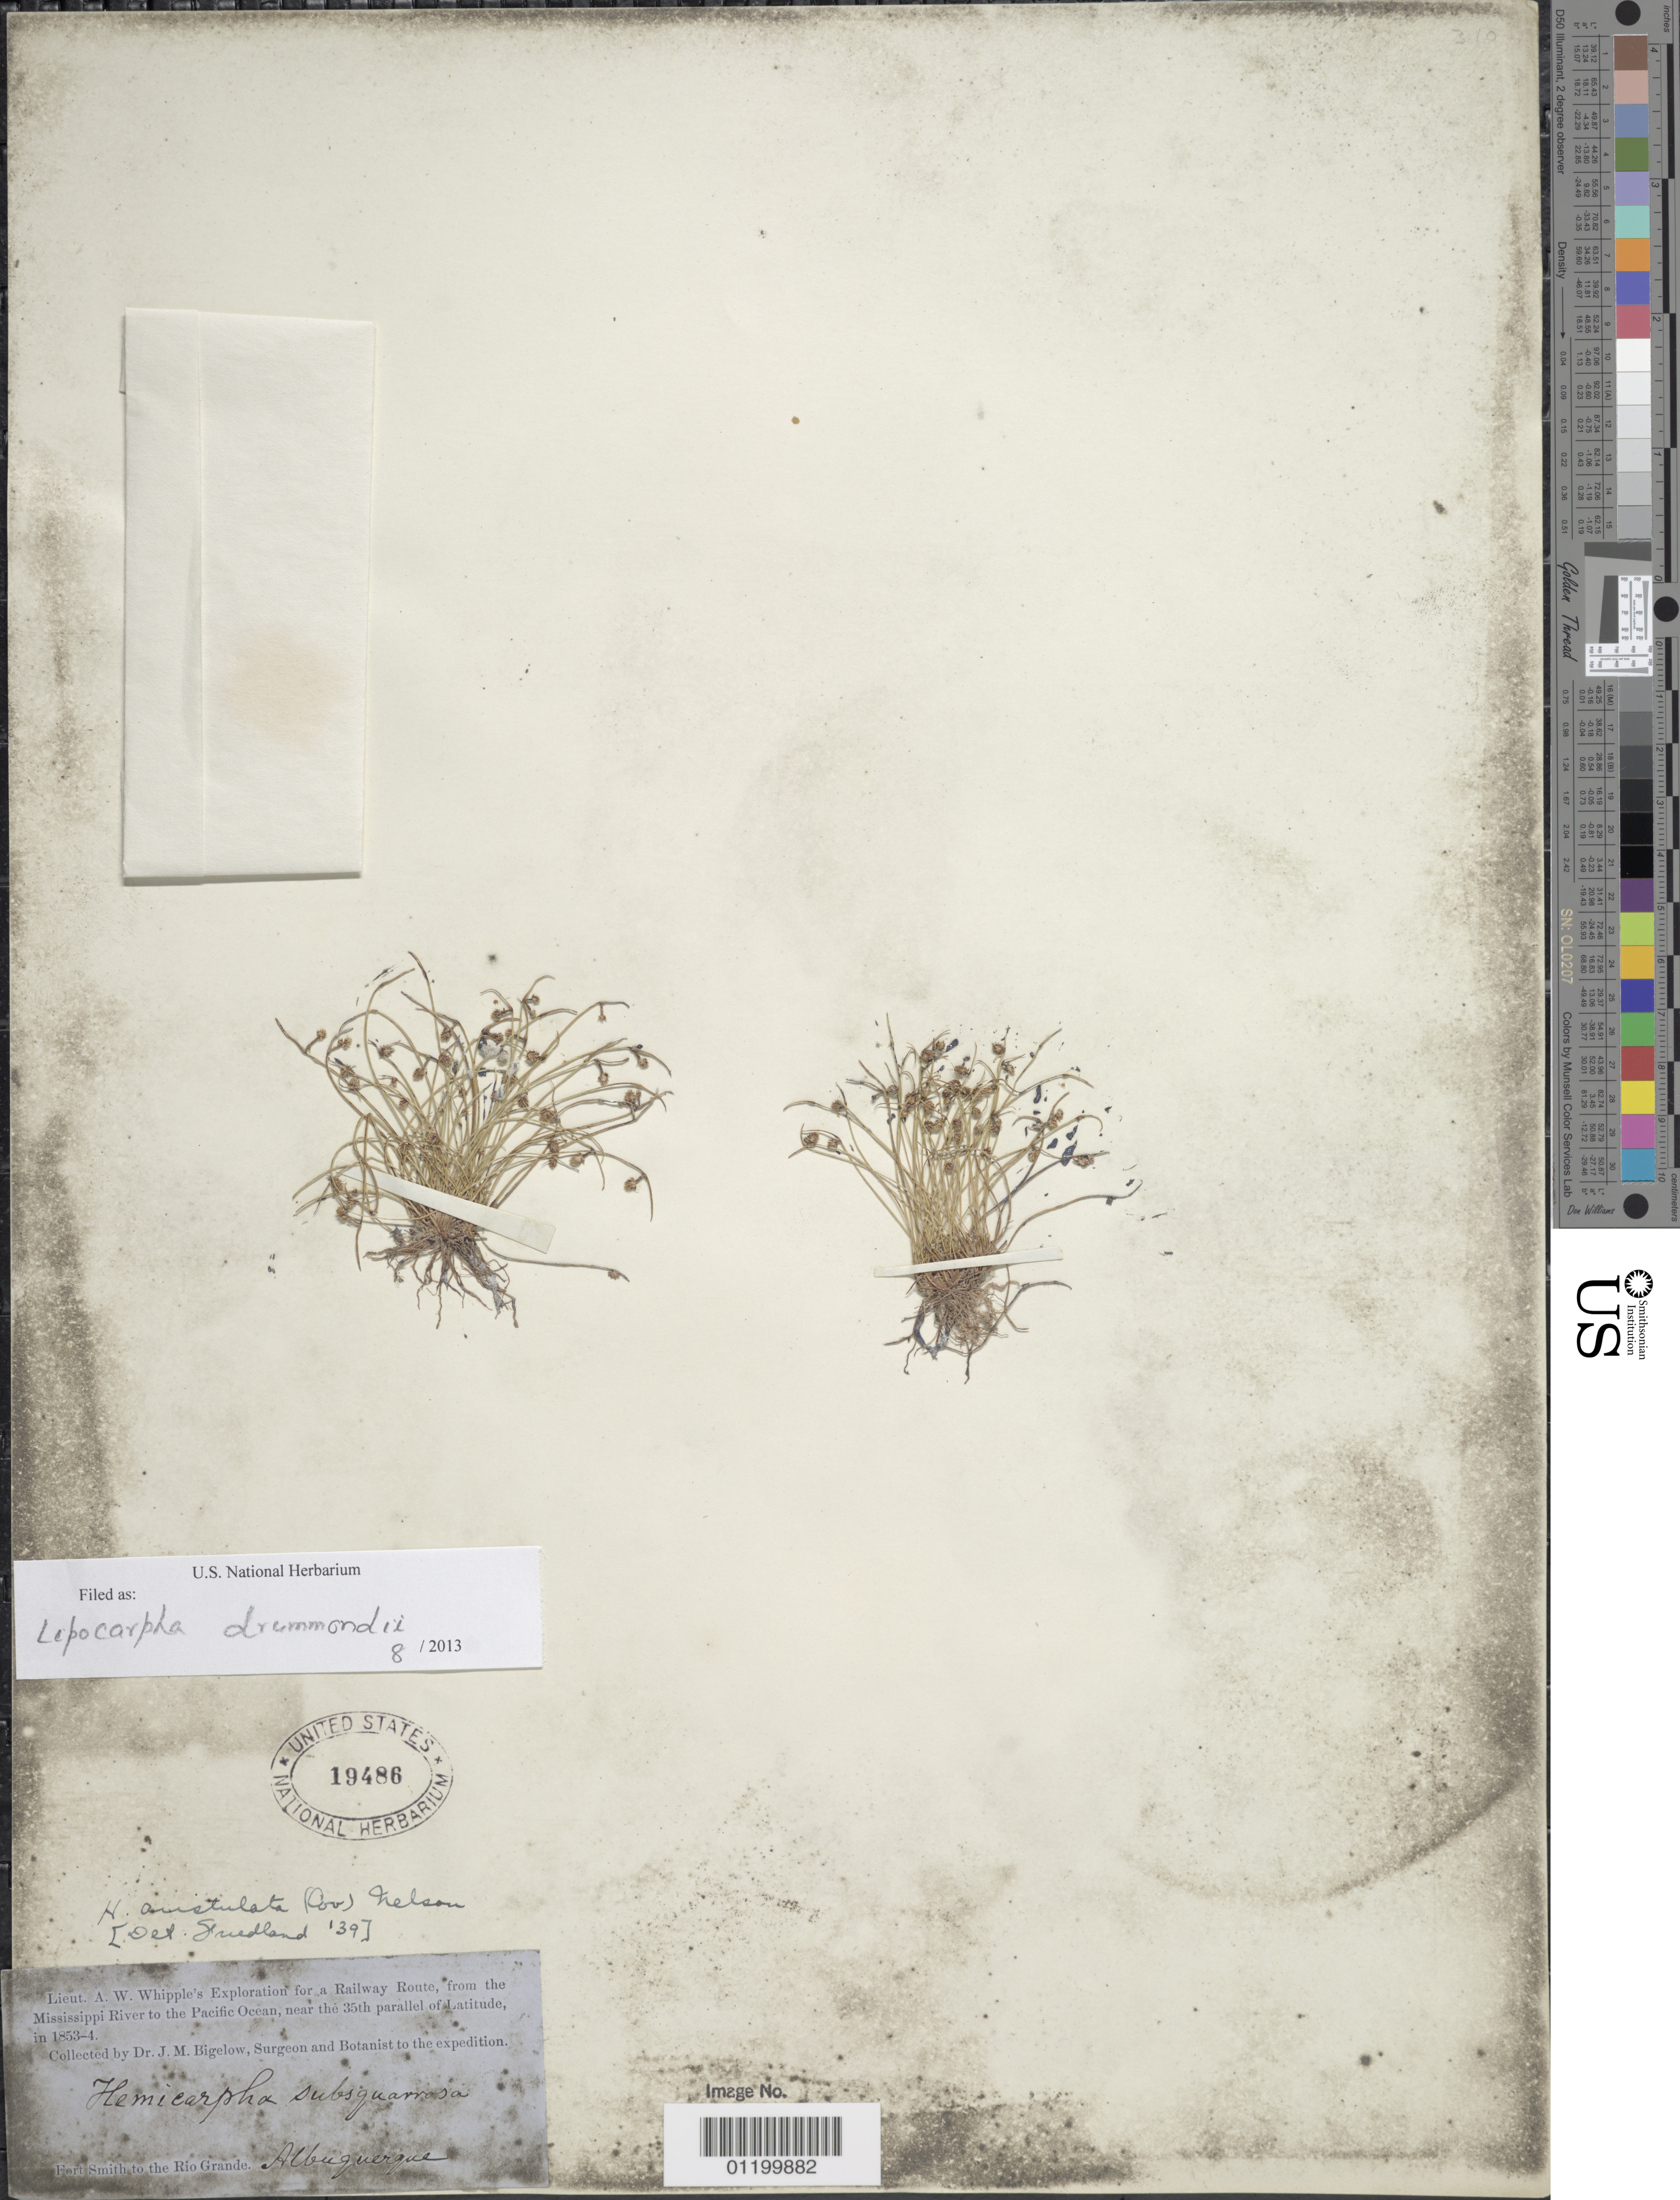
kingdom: Plantae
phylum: Tracheophyta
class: Liliopsida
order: Poales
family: Cyperaceae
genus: Cyperus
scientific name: Cyperus aristulatus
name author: (Coville) Bauters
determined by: Strong, M. T., (US), Smithsonian Institution - National Museum of Natural History (UNITED STATES)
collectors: J. M. Bigelow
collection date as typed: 1853 to -- --- 1854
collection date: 1853/1854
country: United States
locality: Fort Smith to the Rio Grande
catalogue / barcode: US 19486